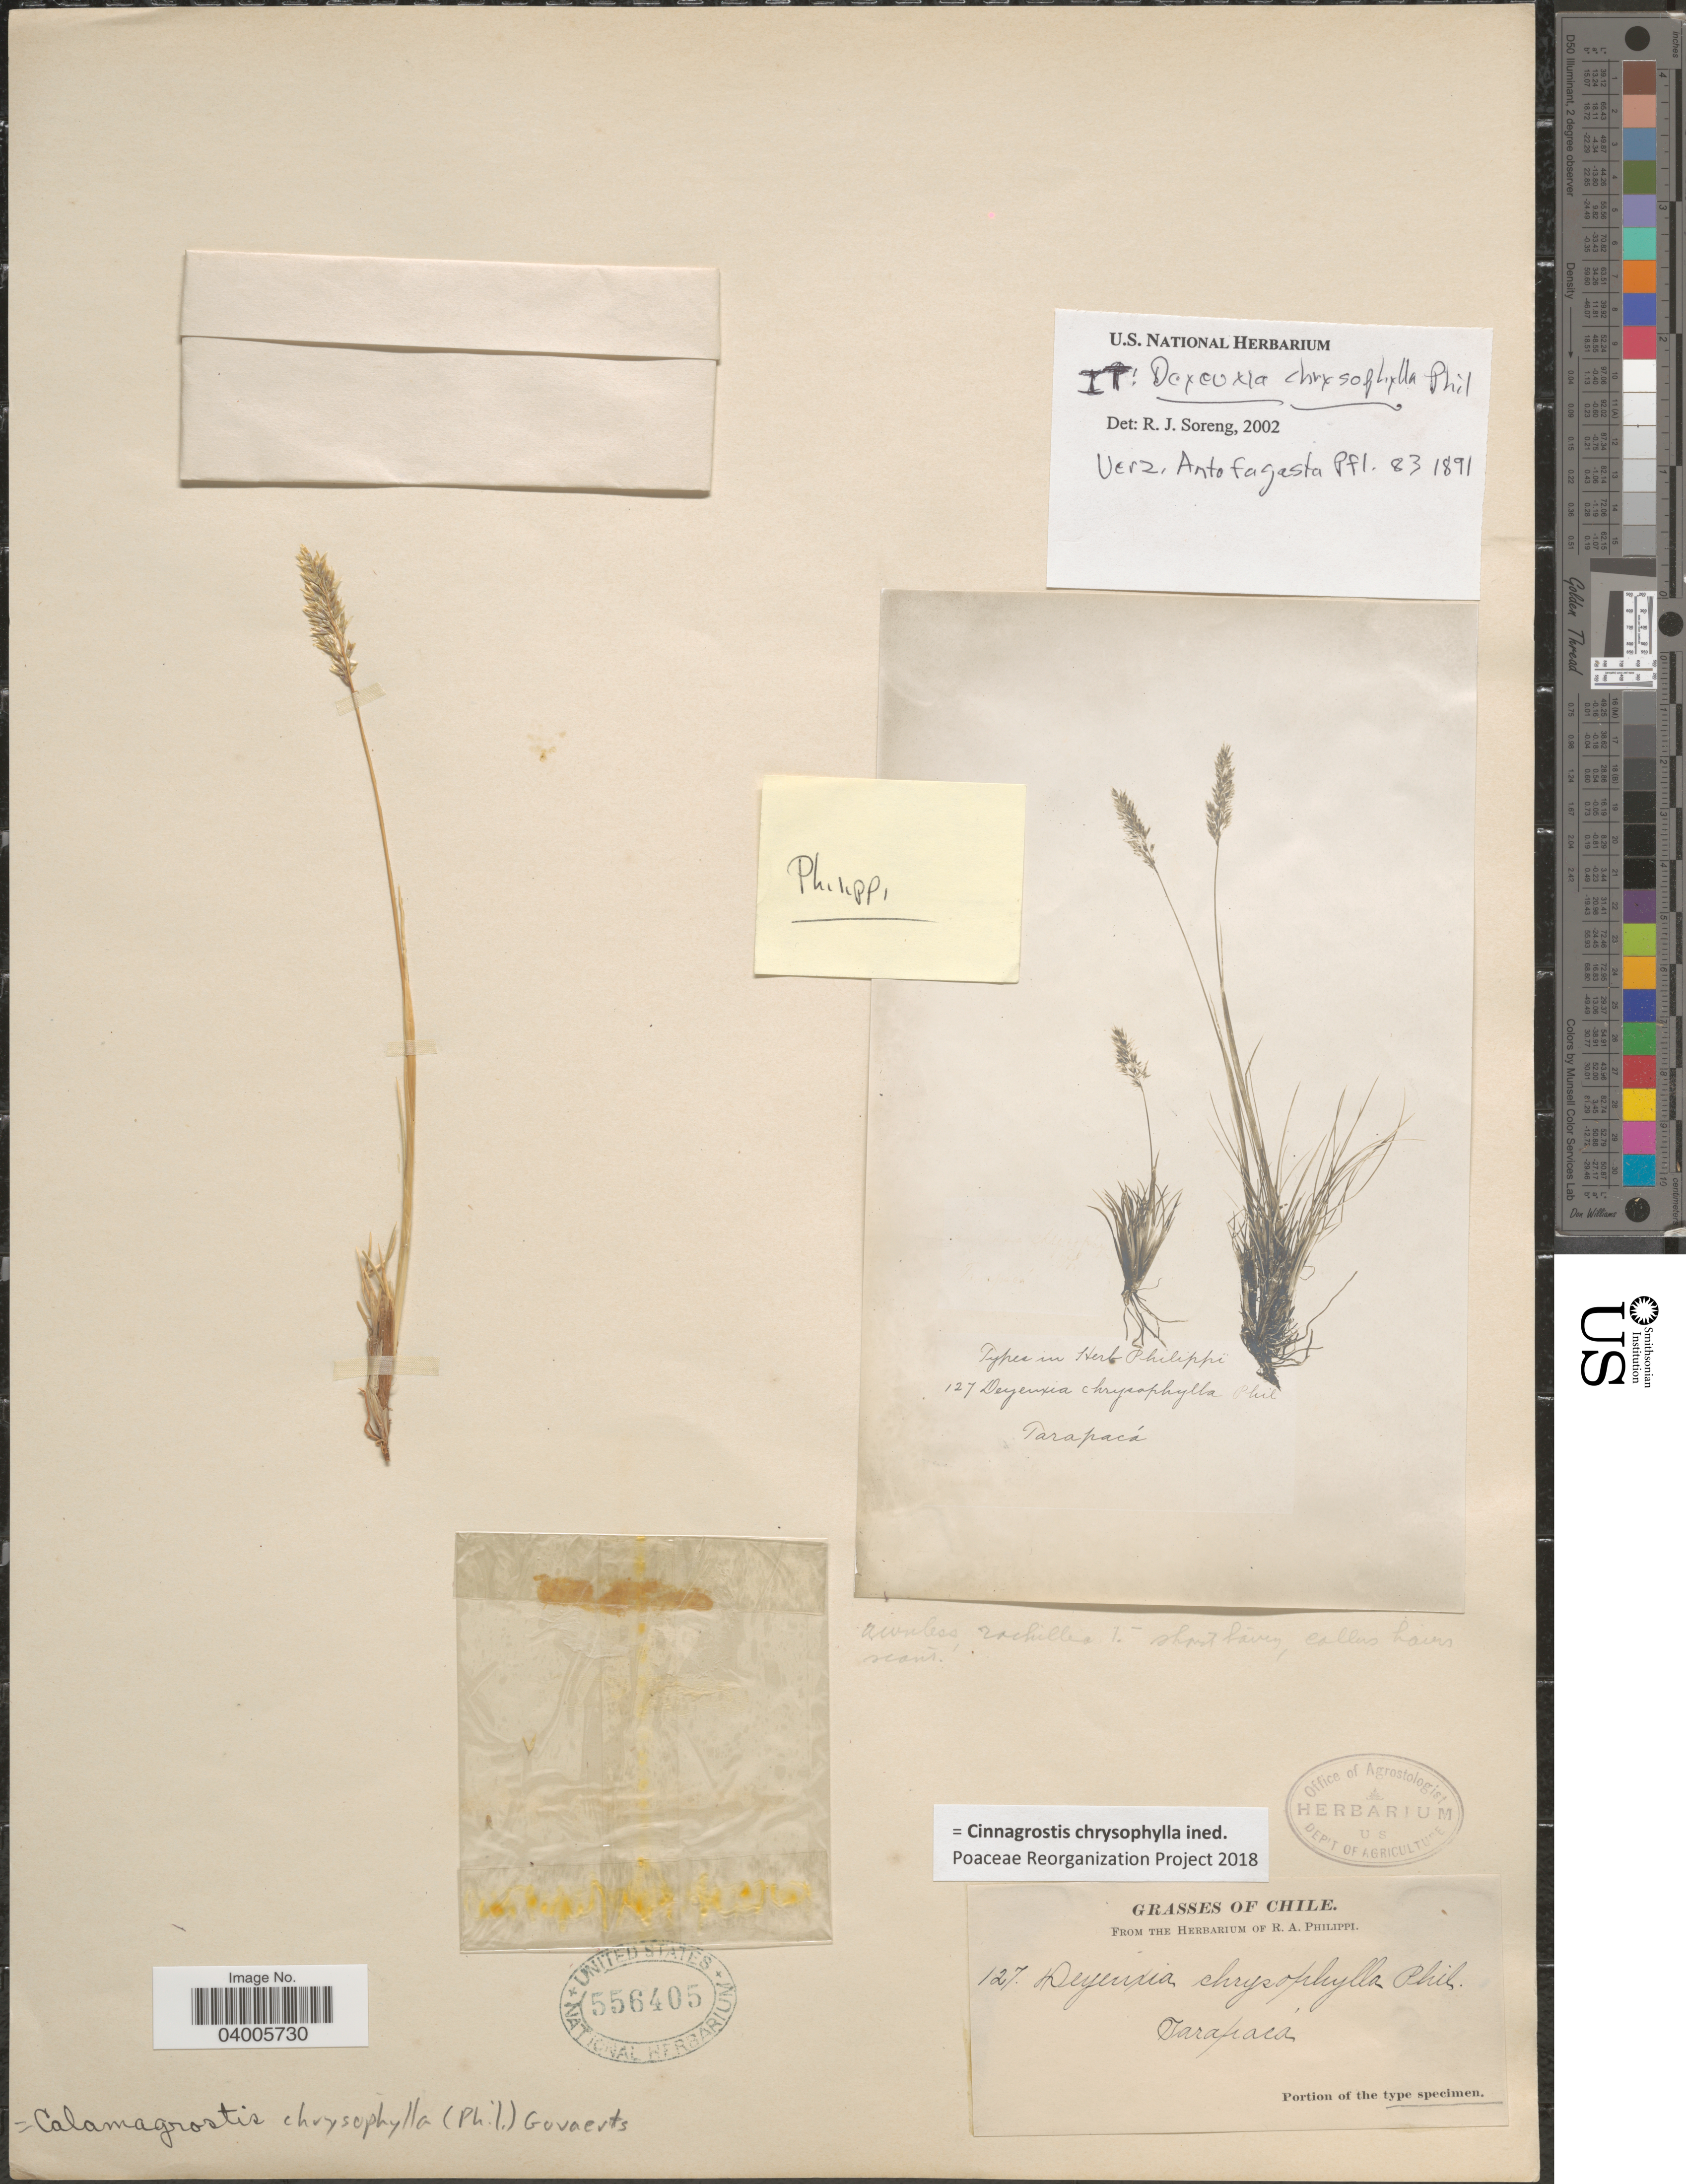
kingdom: Plantae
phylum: Tracheophyta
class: Liliopsida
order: Poales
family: Poaceae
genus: Cinnagrostis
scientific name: Cinnagrostis chrysophylla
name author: (Phil.) P.M. Peterson et al.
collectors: ex. herb. R.A. Philippi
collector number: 127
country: Chile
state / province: Tarapacá (I)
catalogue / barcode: US 556405